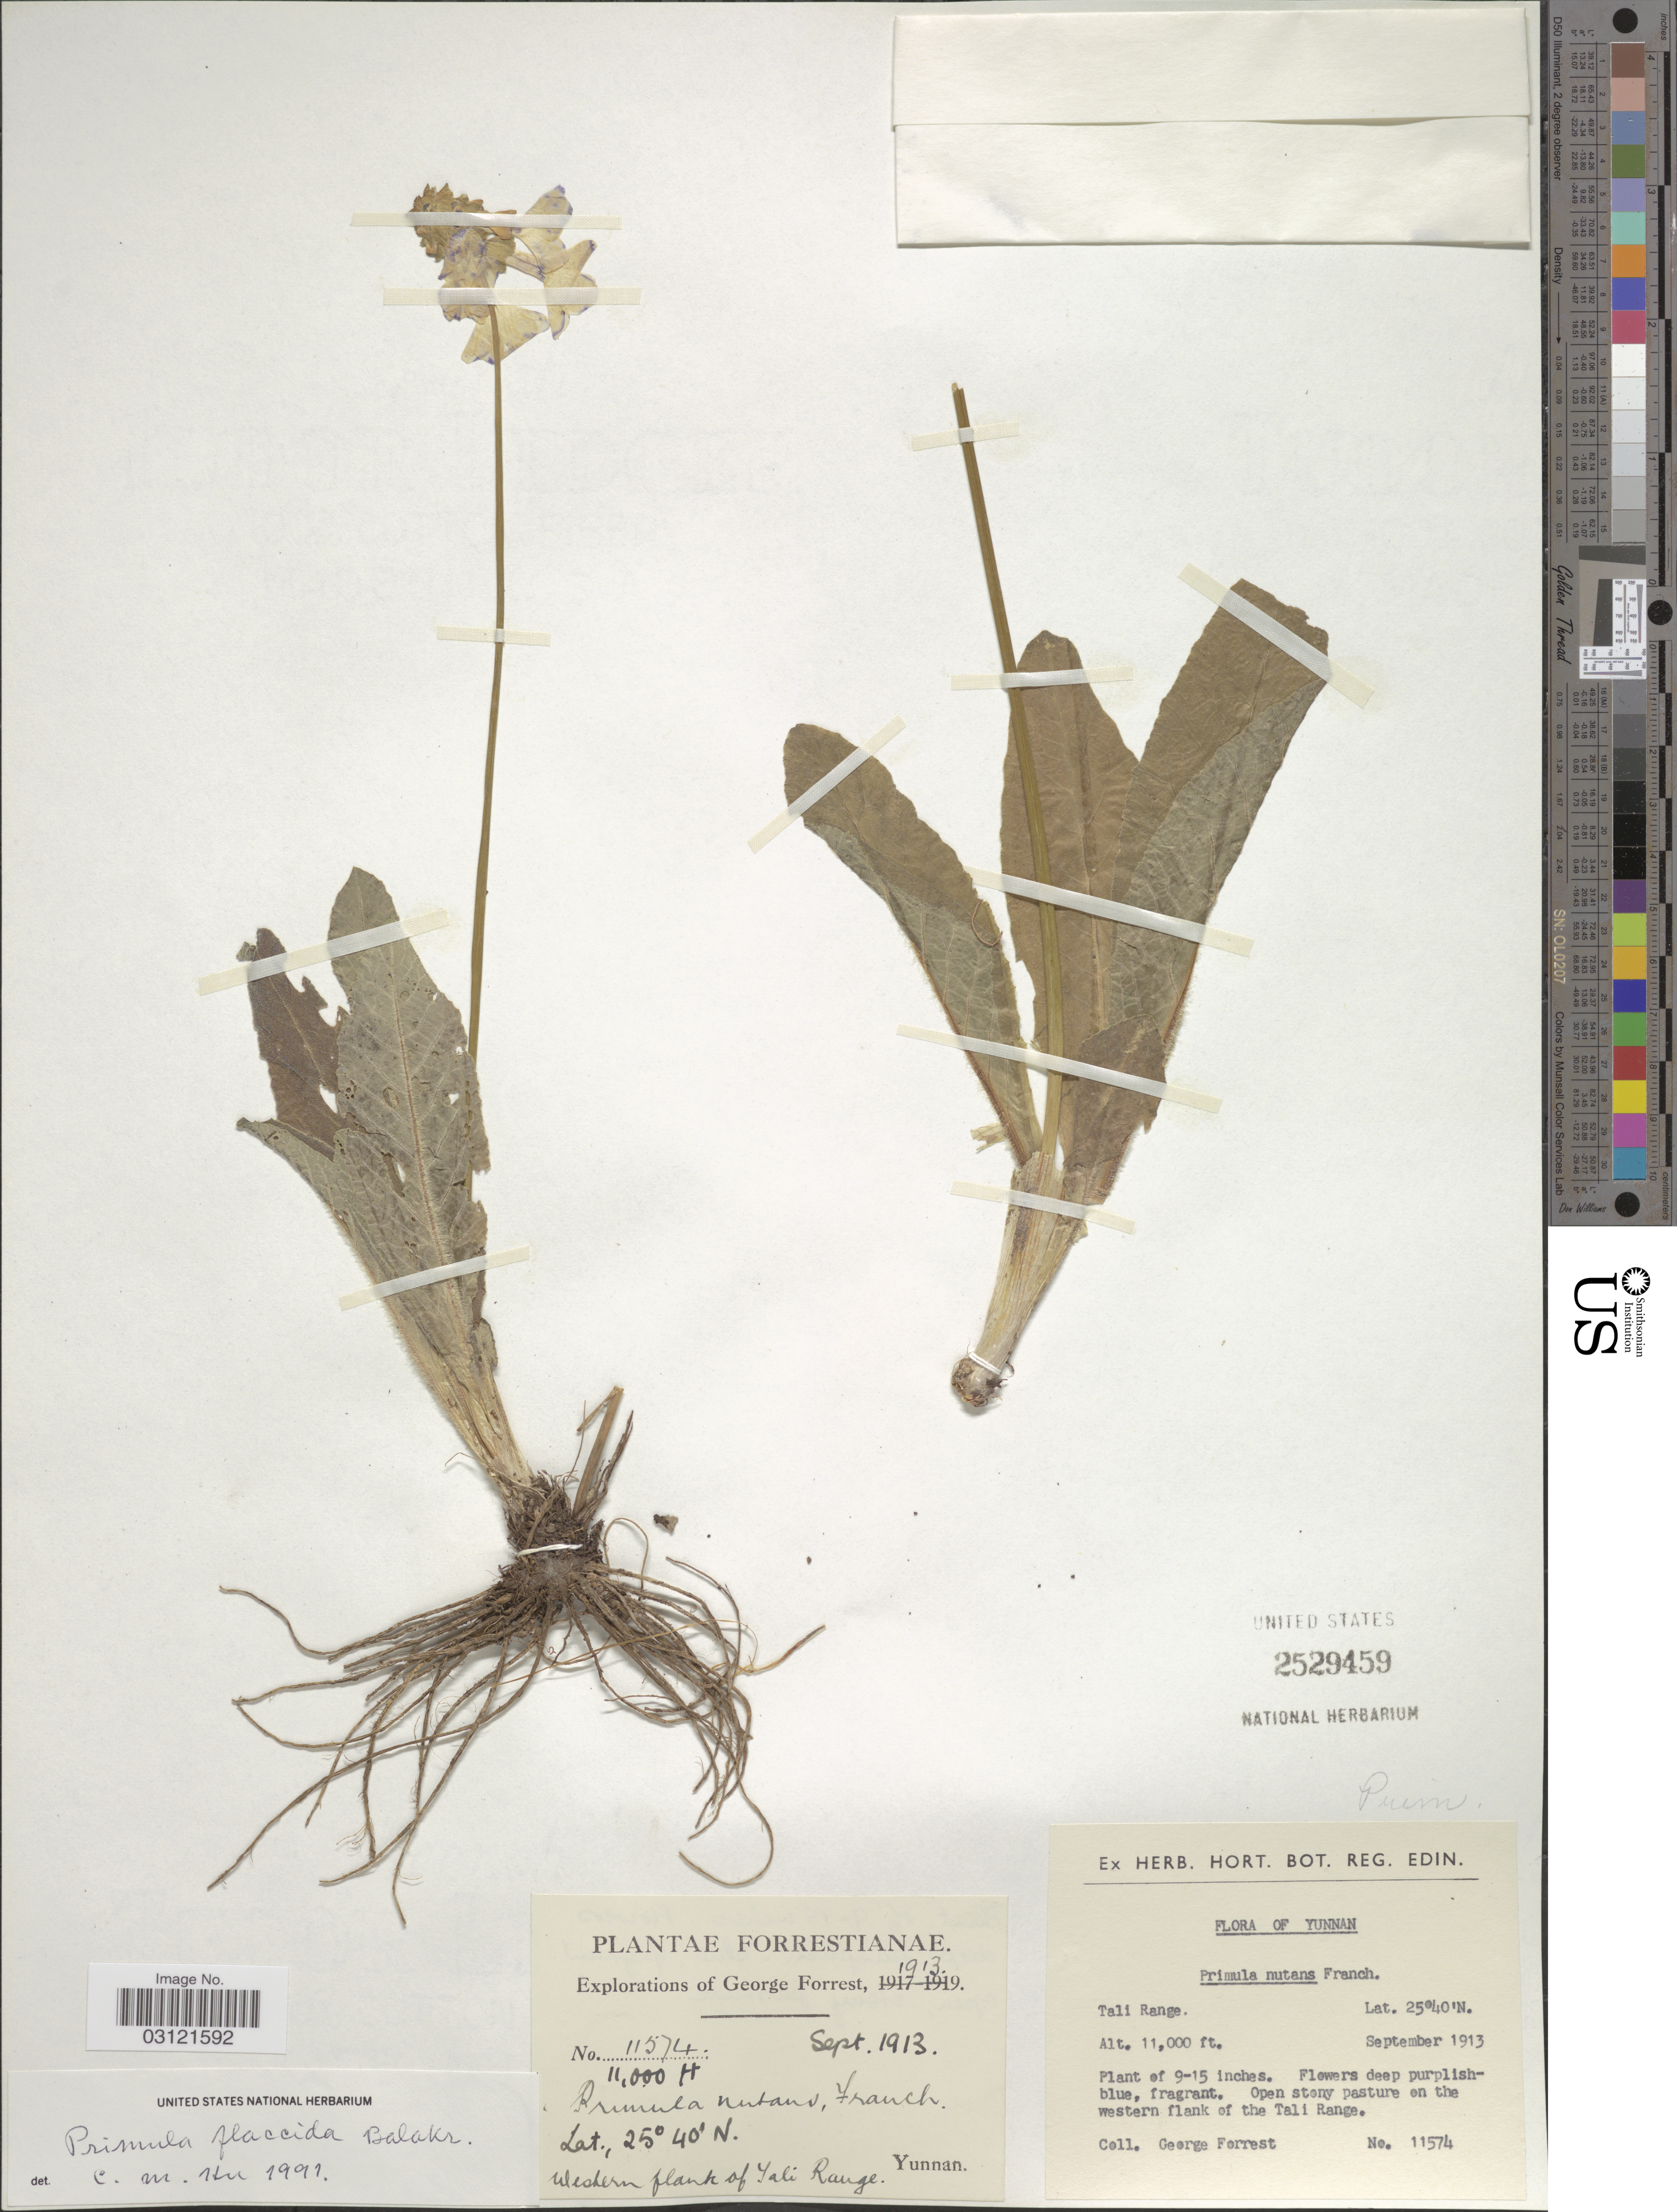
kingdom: Plantae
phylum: Tracheophyta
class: Magnoliopsida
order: Ericales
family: Primulaceae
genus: Primula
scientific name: Primula nutans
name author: Georgi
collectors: G. Forrest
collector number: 11574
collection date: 1913-09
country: China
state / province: Yunnan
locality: Tali Range. Open stony pasture on the western flank of the Tali Range.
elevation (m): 3353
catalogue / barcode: US 2529459